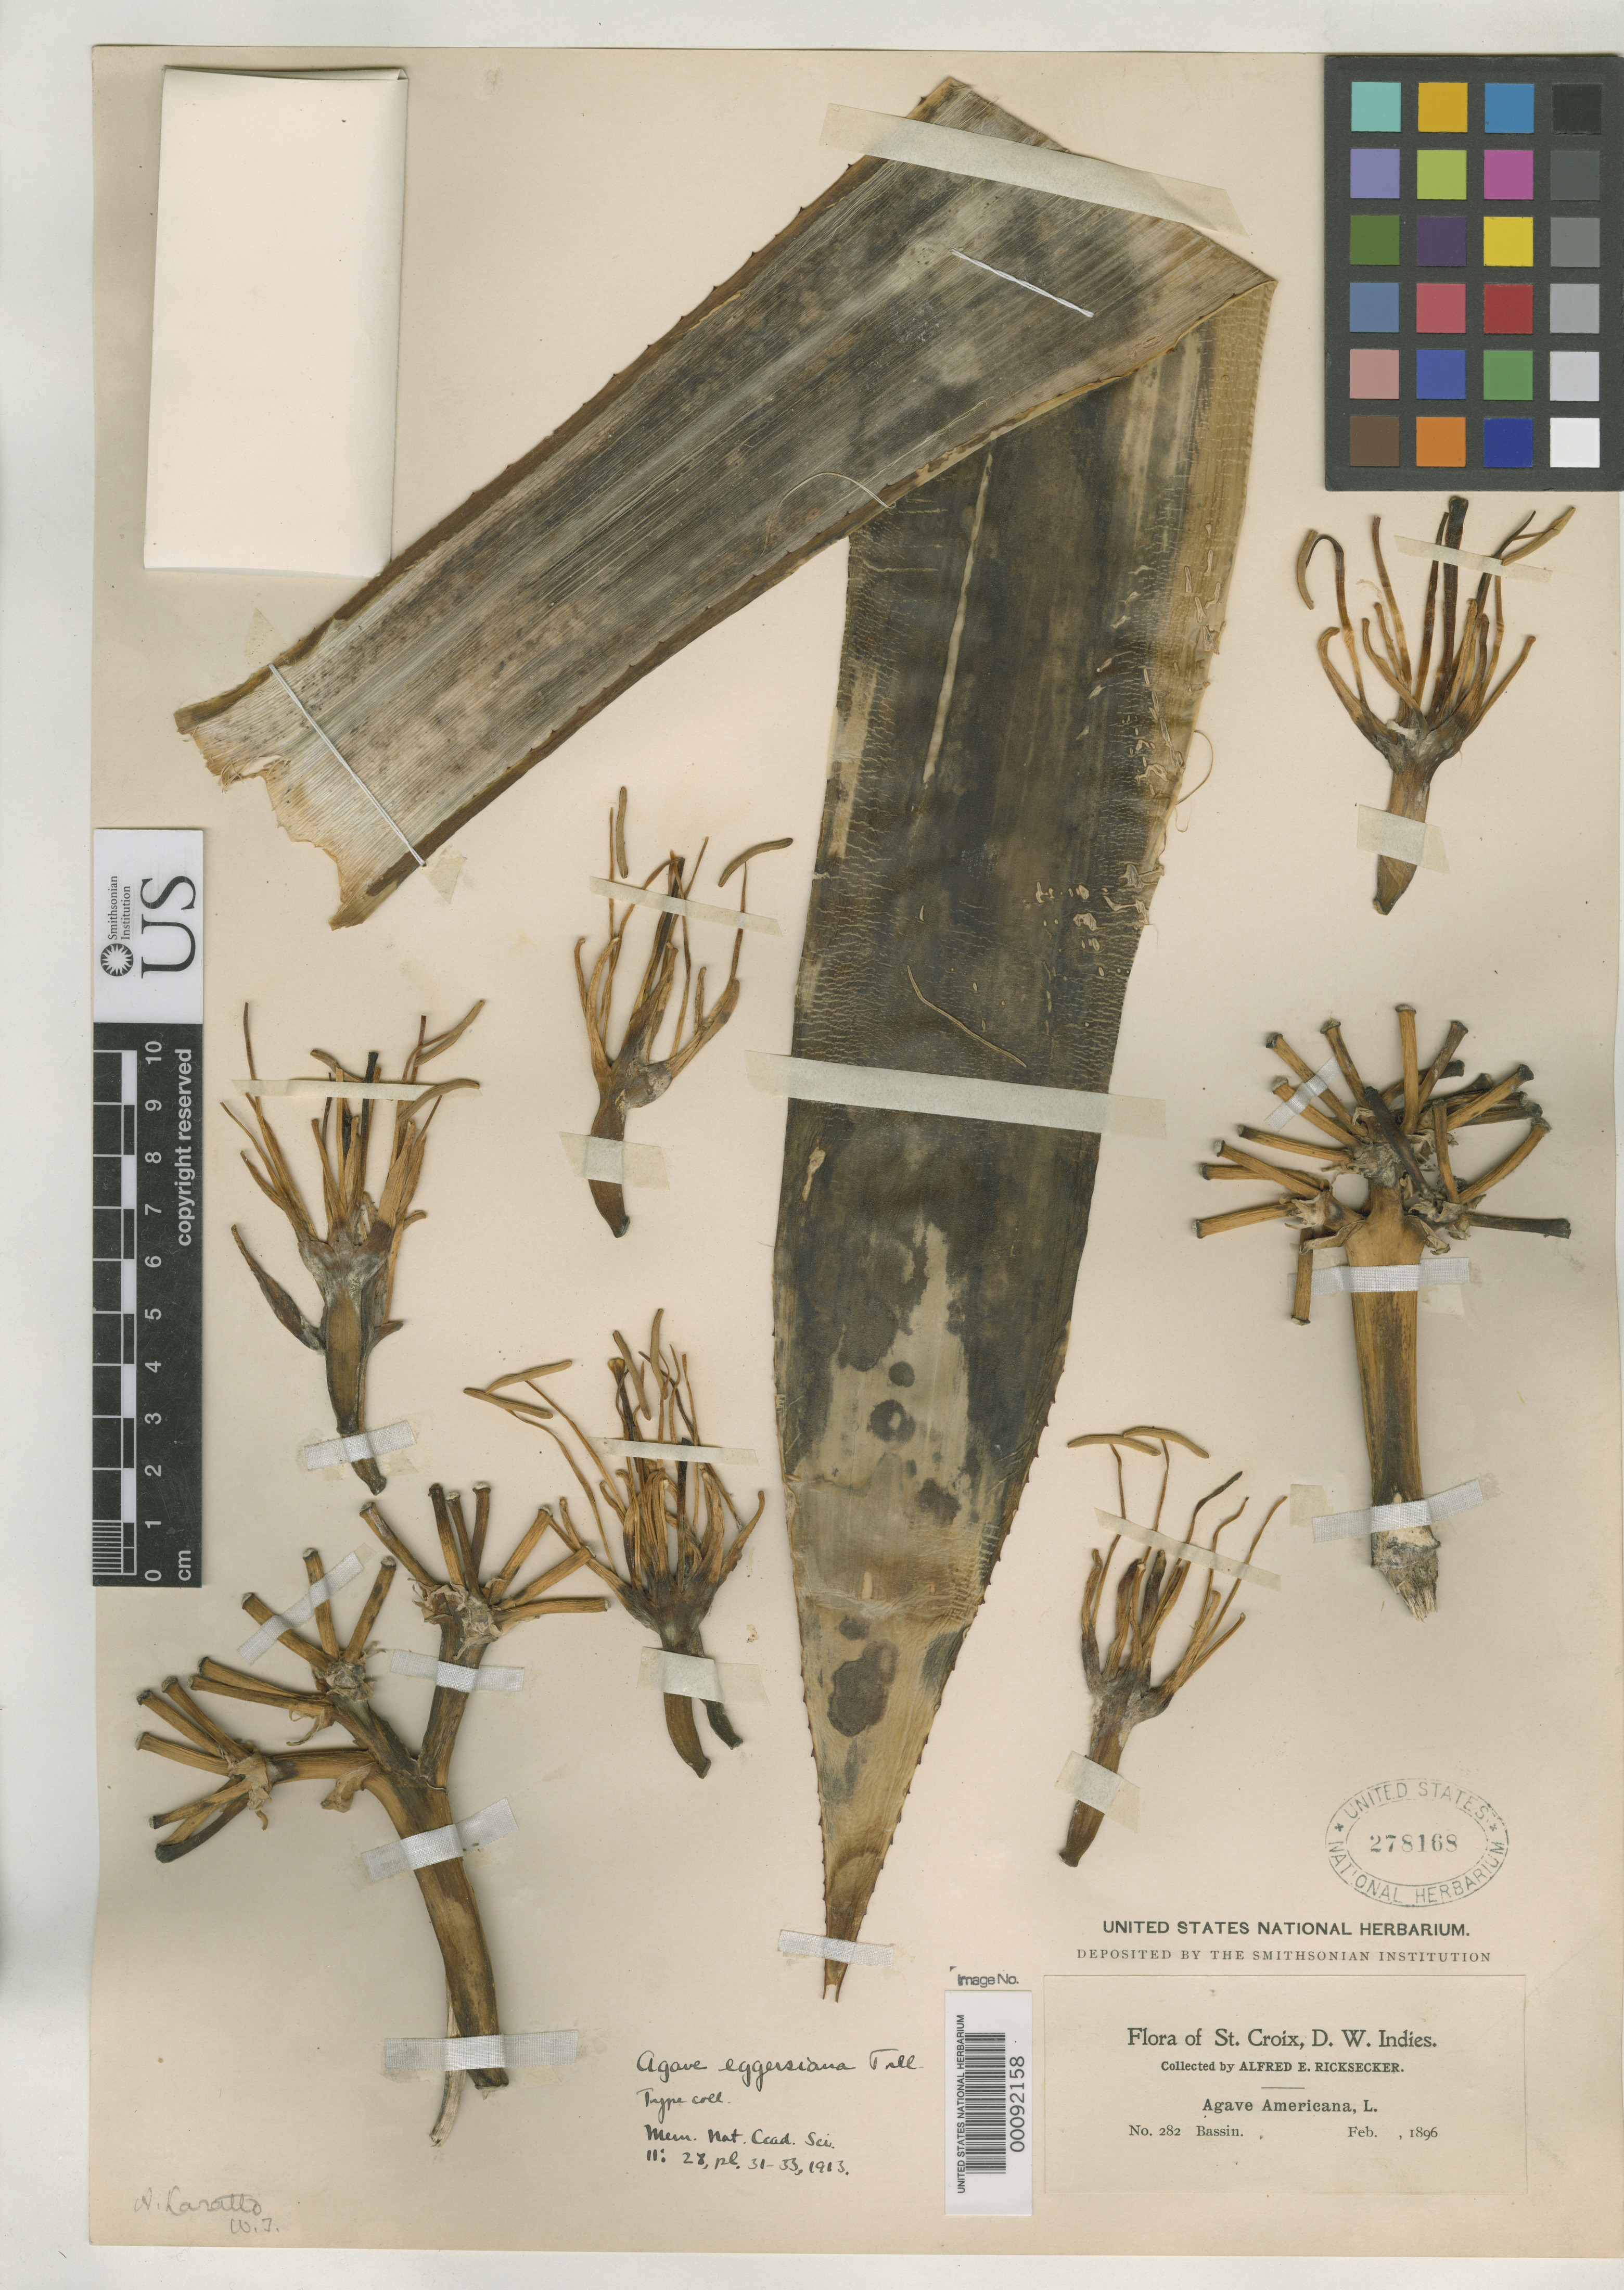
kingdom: Plantae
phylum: Tracheophyta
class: Liliopsida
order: Asparagales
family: Asparagaceae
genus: Agave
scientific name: Agave eggersiana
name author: Trel.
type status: Type Collection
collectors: A. E. Ricksecker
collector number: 282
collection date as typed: Feb 1896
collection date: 1896-02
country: U.S. Virgin Islands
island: St. Croix Island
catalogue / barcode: US 278168